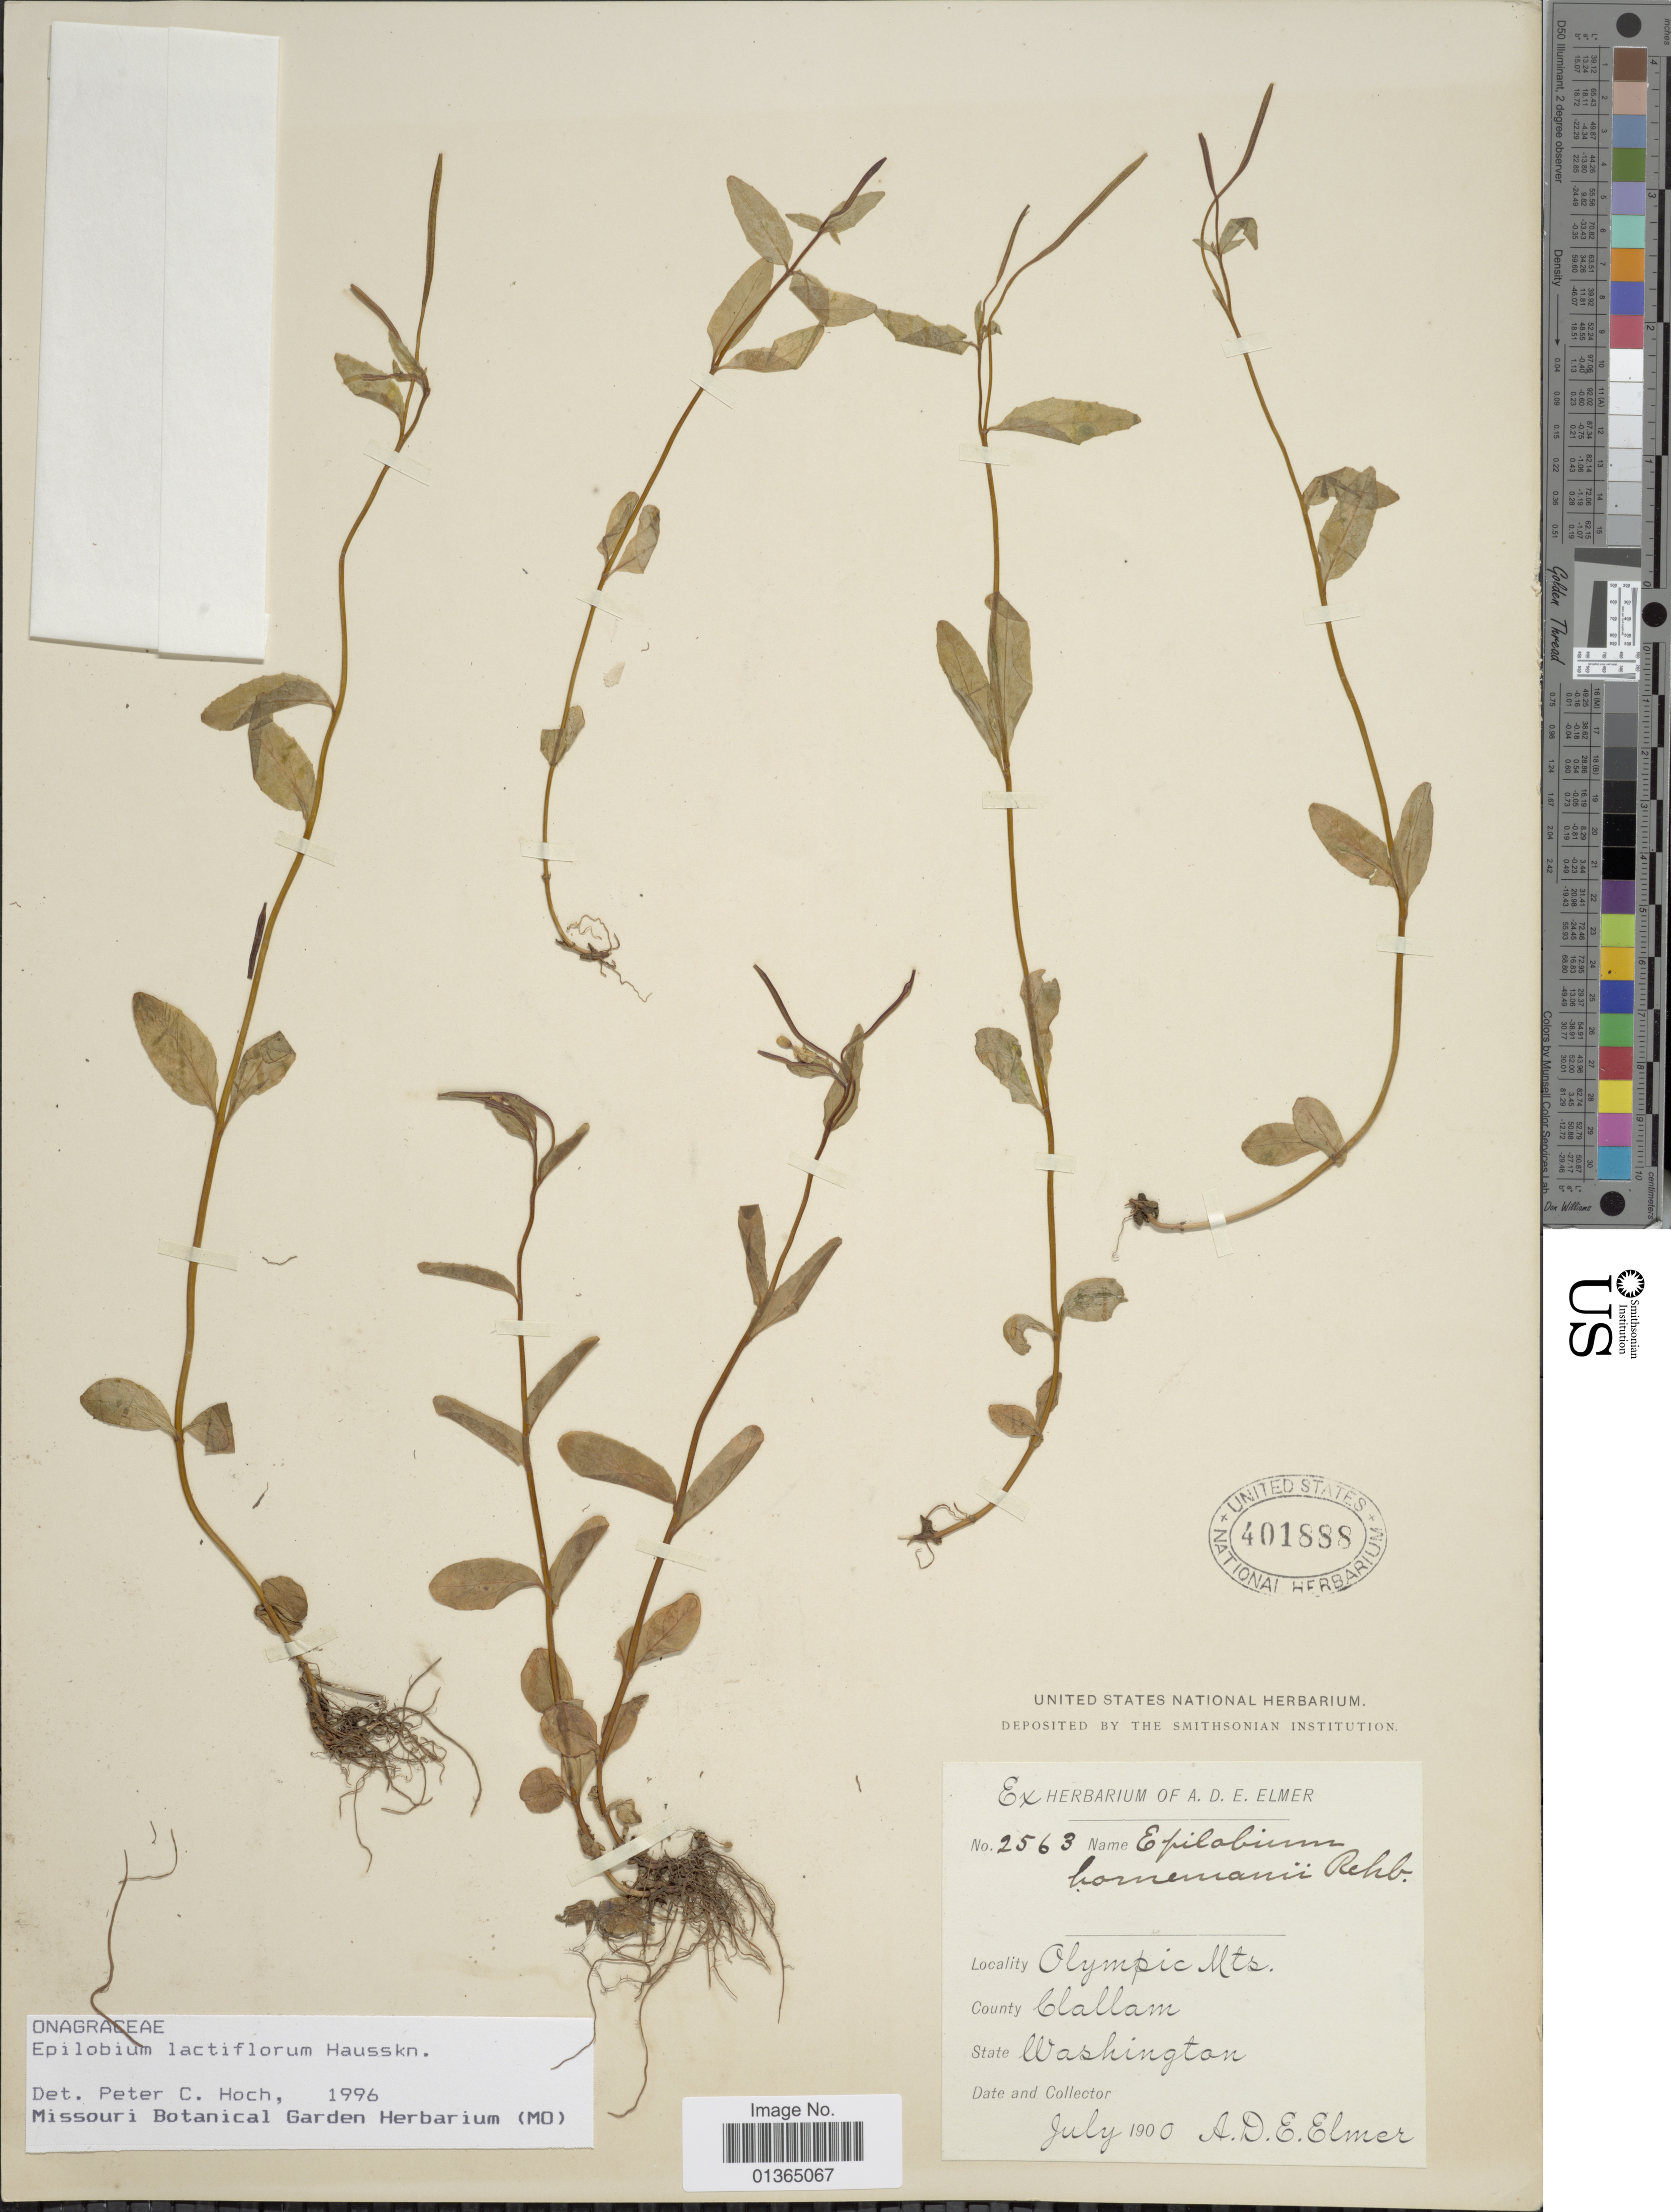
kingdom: Plantae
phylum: Tracheophyta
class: Magnoliopsida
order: Myrtales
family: Onagraceae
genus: Epilobium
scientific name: Epilobium lactiflorum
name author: Hausskn.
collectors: A. D. E. Elmer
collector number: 2563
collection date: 1900-07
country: United States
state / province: Washington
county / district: Clallam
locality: Olympic Mts. County Clallam.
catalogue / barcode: US 401888